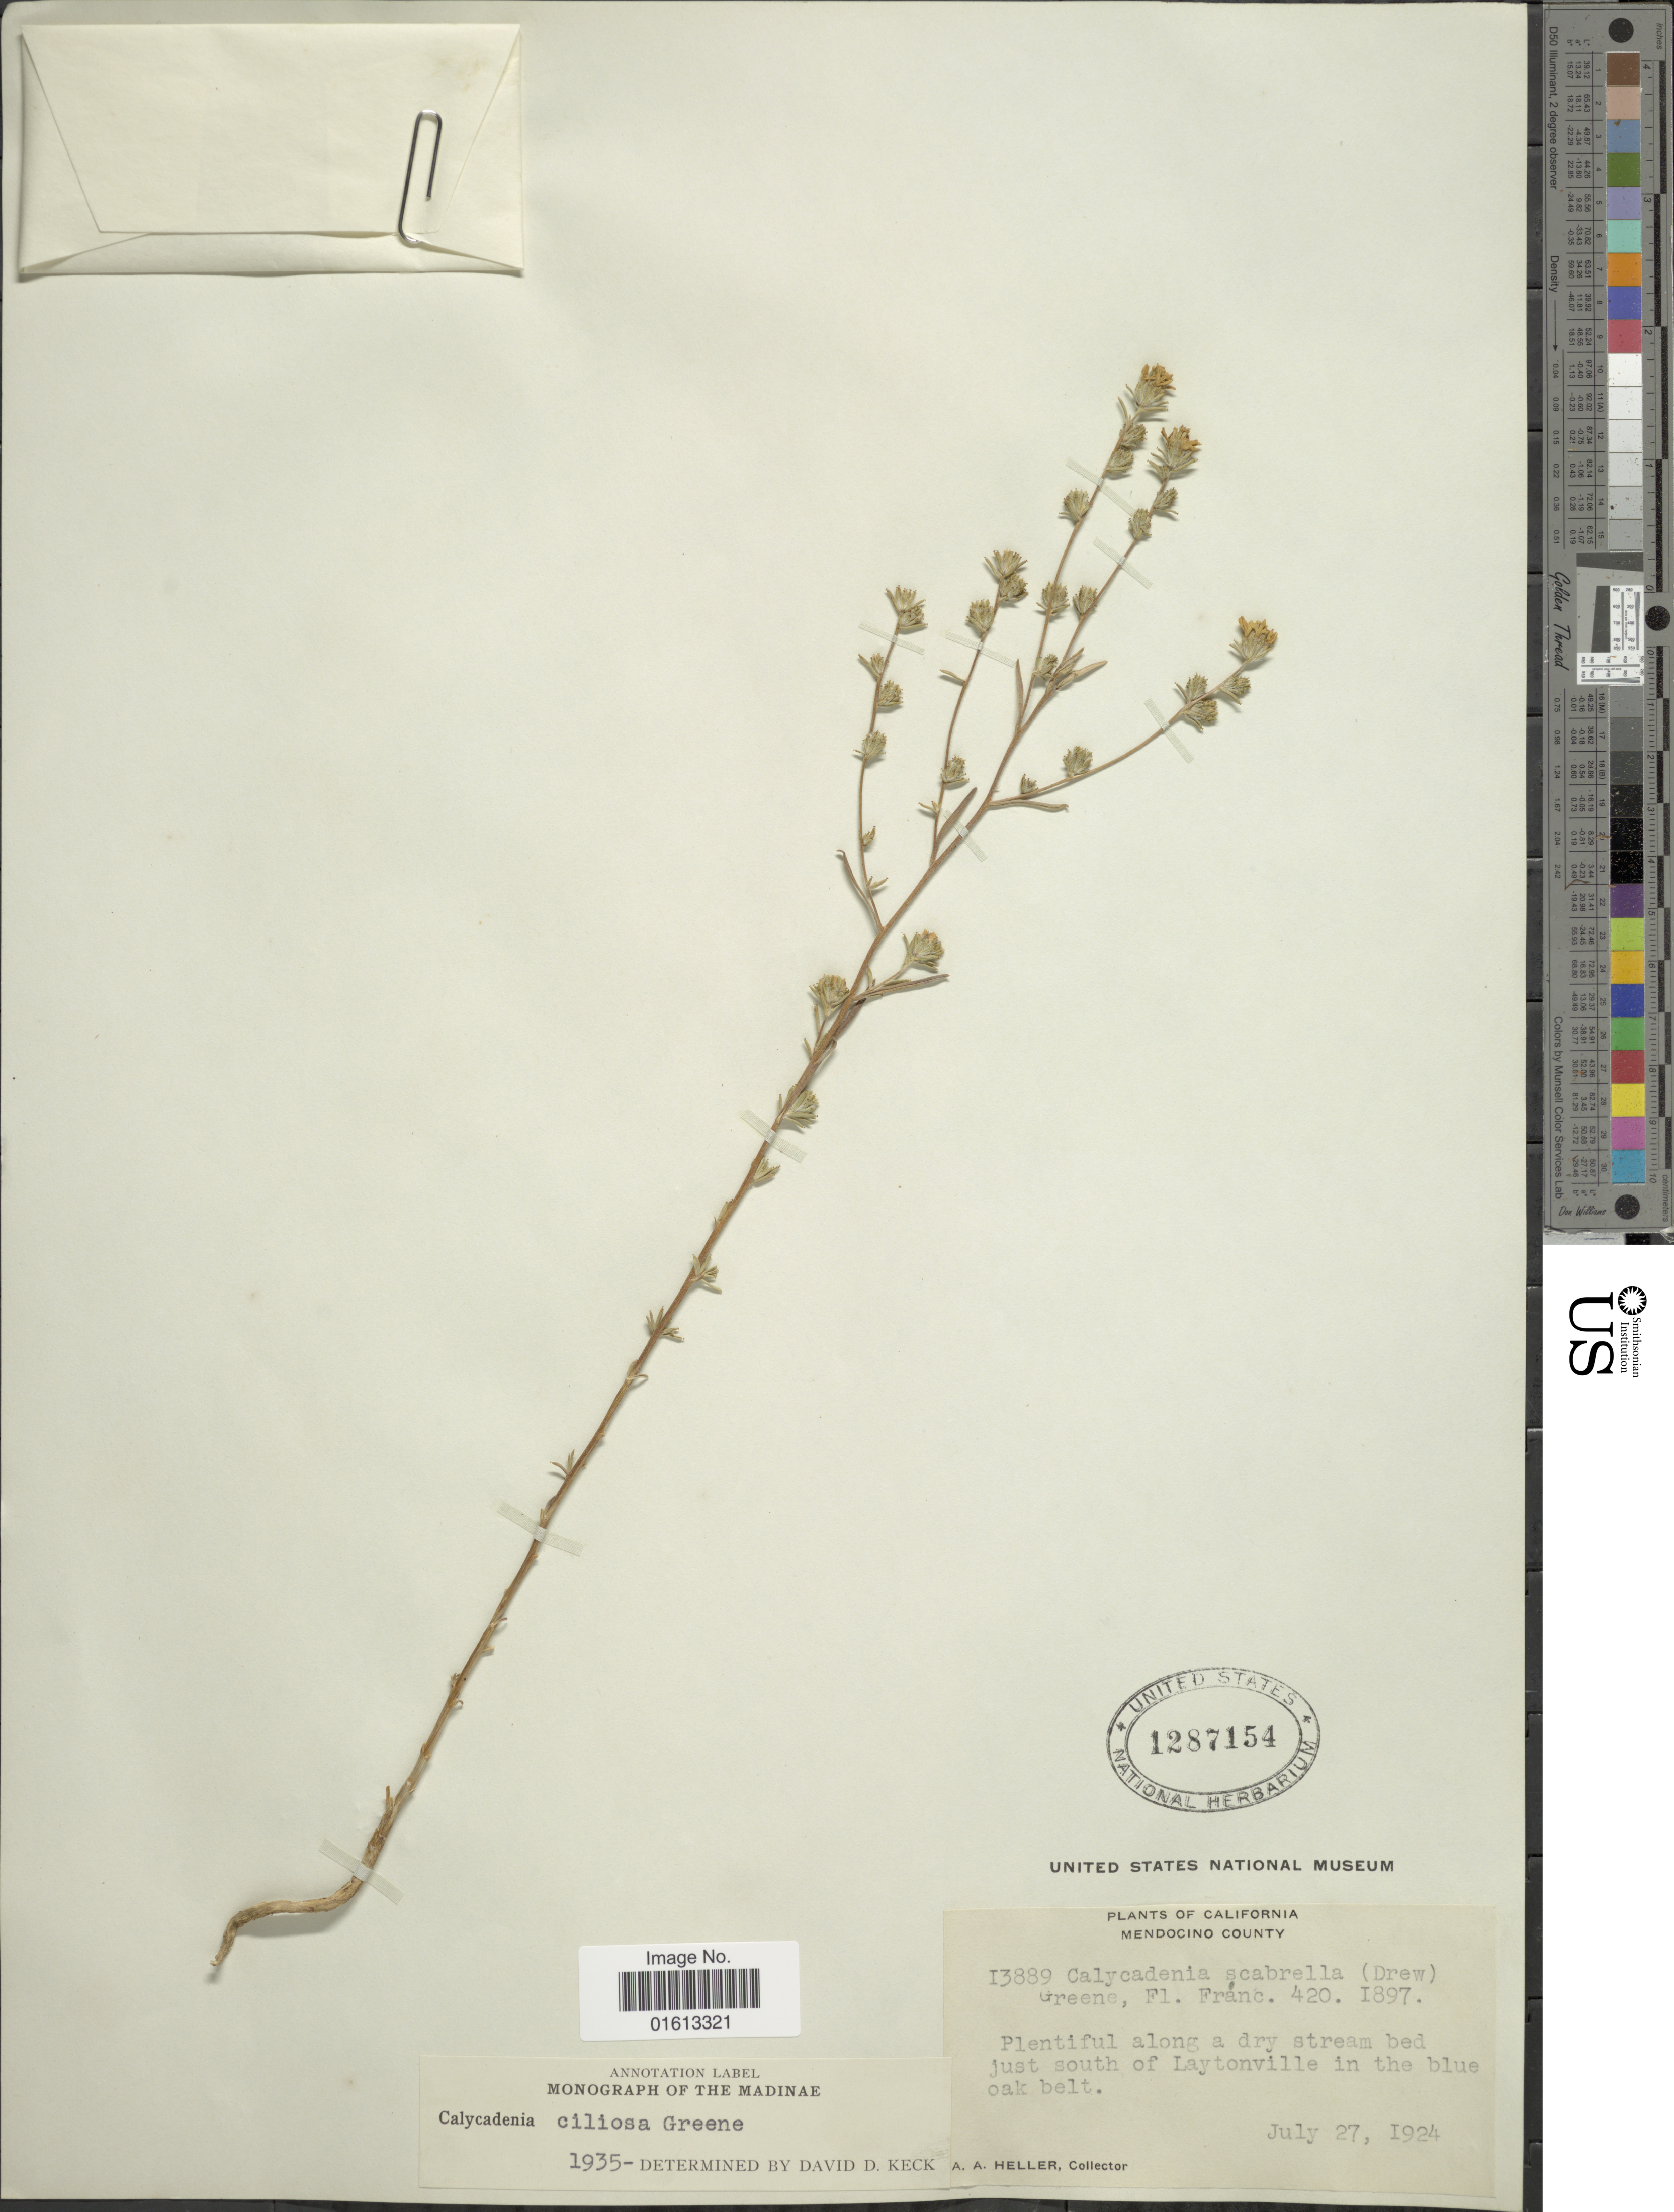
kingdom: Plantae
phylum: Tracheophyta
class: Magnoliopsida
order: Asterales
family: Asteraceae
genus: Calycadenia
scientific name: Calycadenia ciliosa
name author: Greene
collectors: A. A. Heller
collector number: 13889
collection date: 1924-07-27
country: United States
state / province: California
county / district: Mendocino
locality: Mendocino county, plentiful along a dry stream in bed just south of Laytonville in the blue oak belt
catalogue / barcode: US 1287154